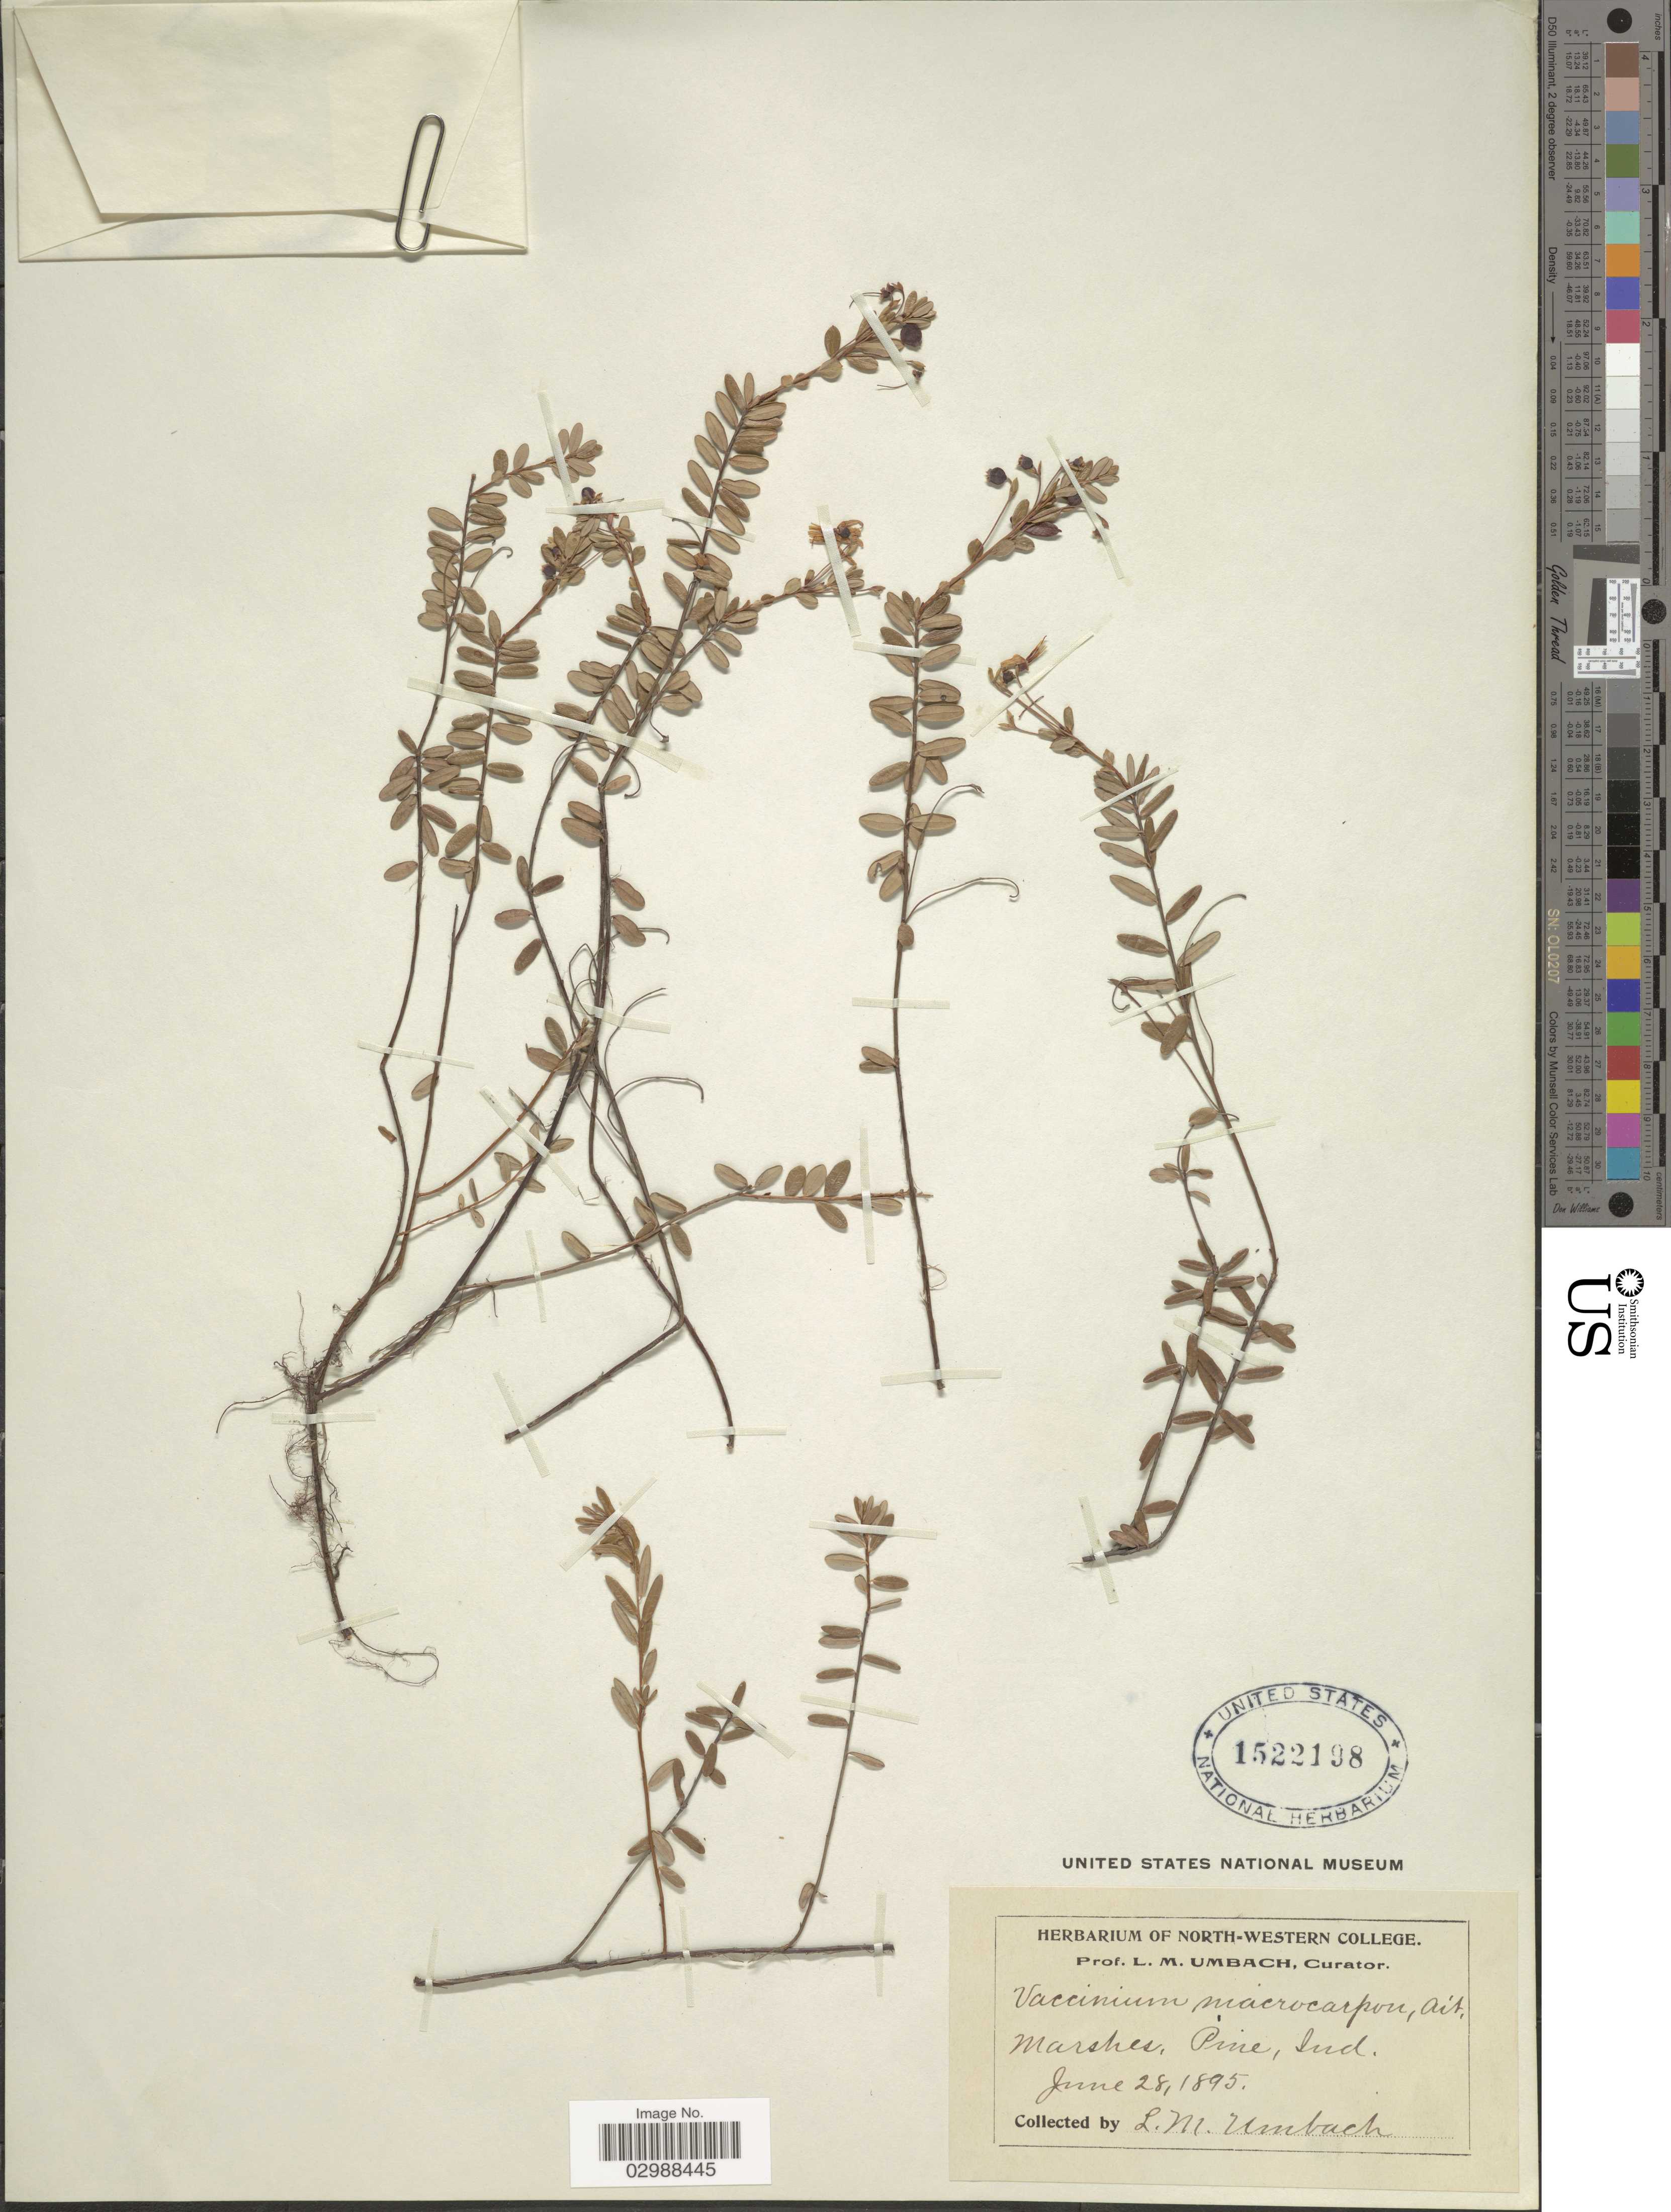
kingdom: Plantae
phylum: Tracheophyta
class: Magnoliopsida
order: Ericales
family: Ericaceae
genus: Vaccinium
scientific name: Vaccinium macrocarpon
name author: Aiton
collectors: L. M. Umbach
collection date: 1895-06-28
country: United States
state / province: Indiana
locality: Marshes, Pine.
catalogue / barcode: US 1522198